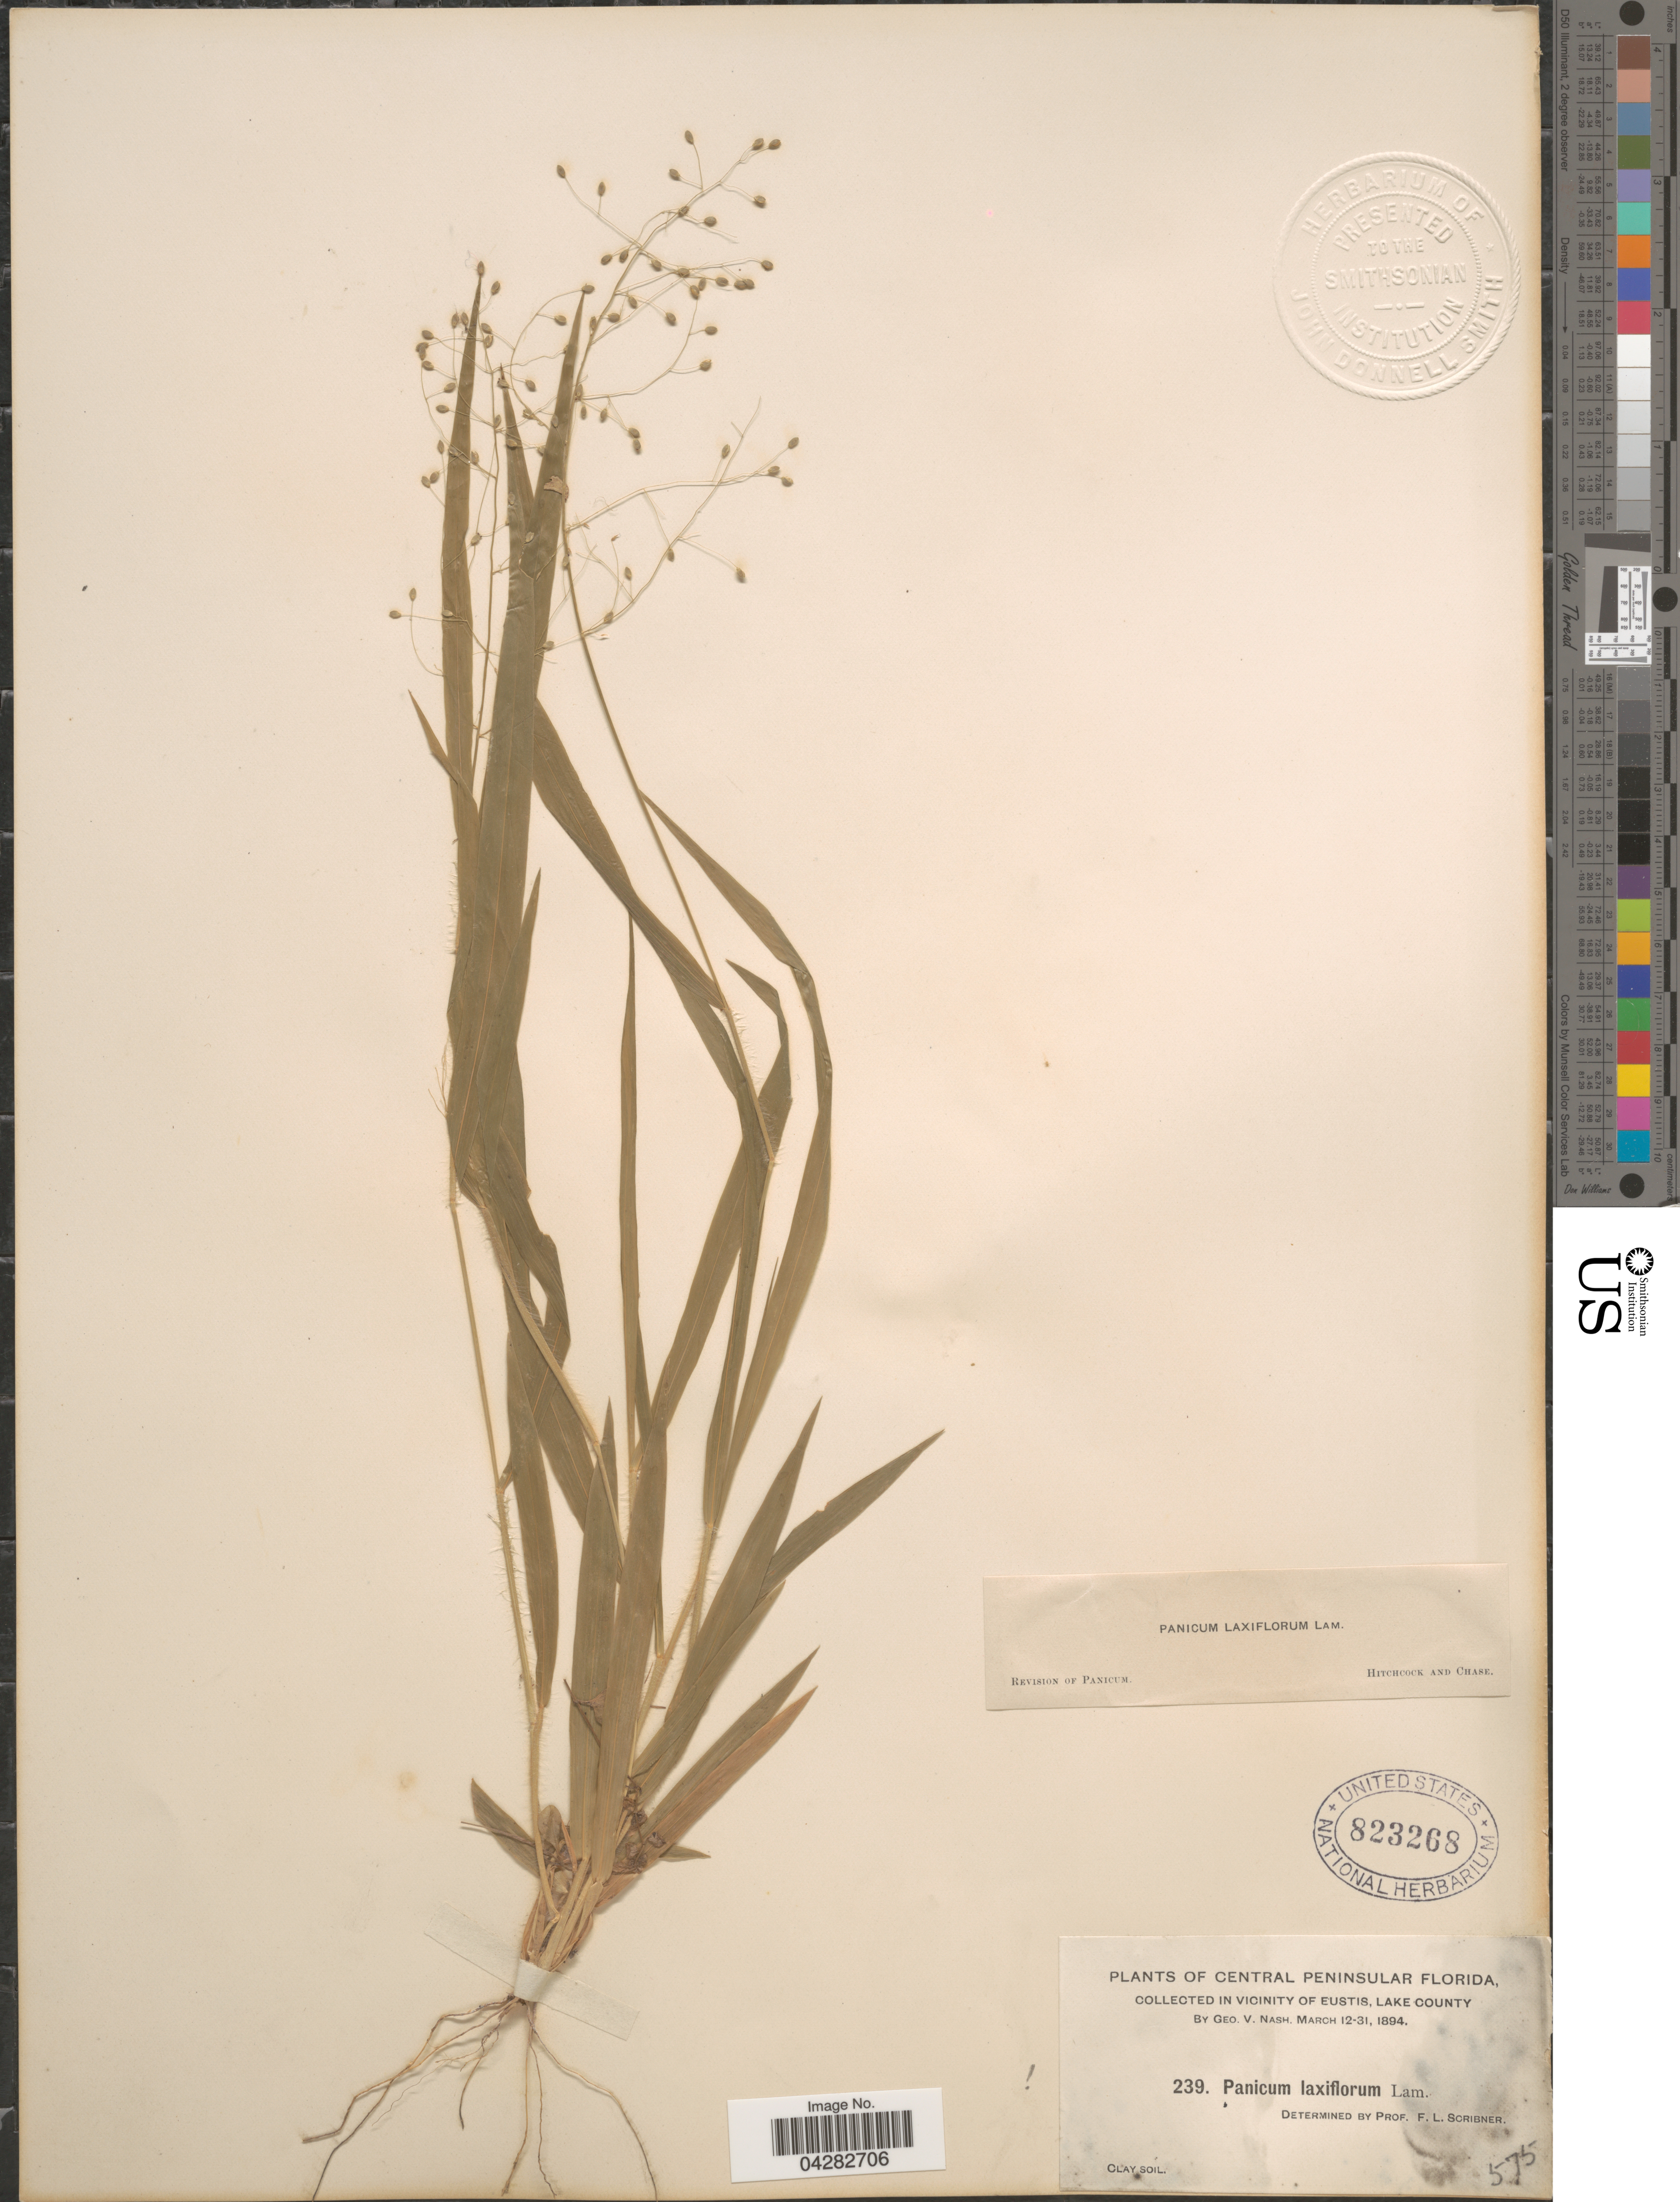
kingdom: Plantae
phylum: Tracheophyta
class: Liliopsida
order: Poales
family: Poaceae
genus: Dichanthelium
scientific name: Dichanthelium laxiflorum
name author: (Lam.) Gould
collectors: G. V. Nash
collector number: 239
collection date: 1894-03-12/1894-03-31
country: United States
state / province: Florida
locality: Central Peninsular Florida. In Vicinity of Eustis, Lake County.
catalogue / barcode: US 823268